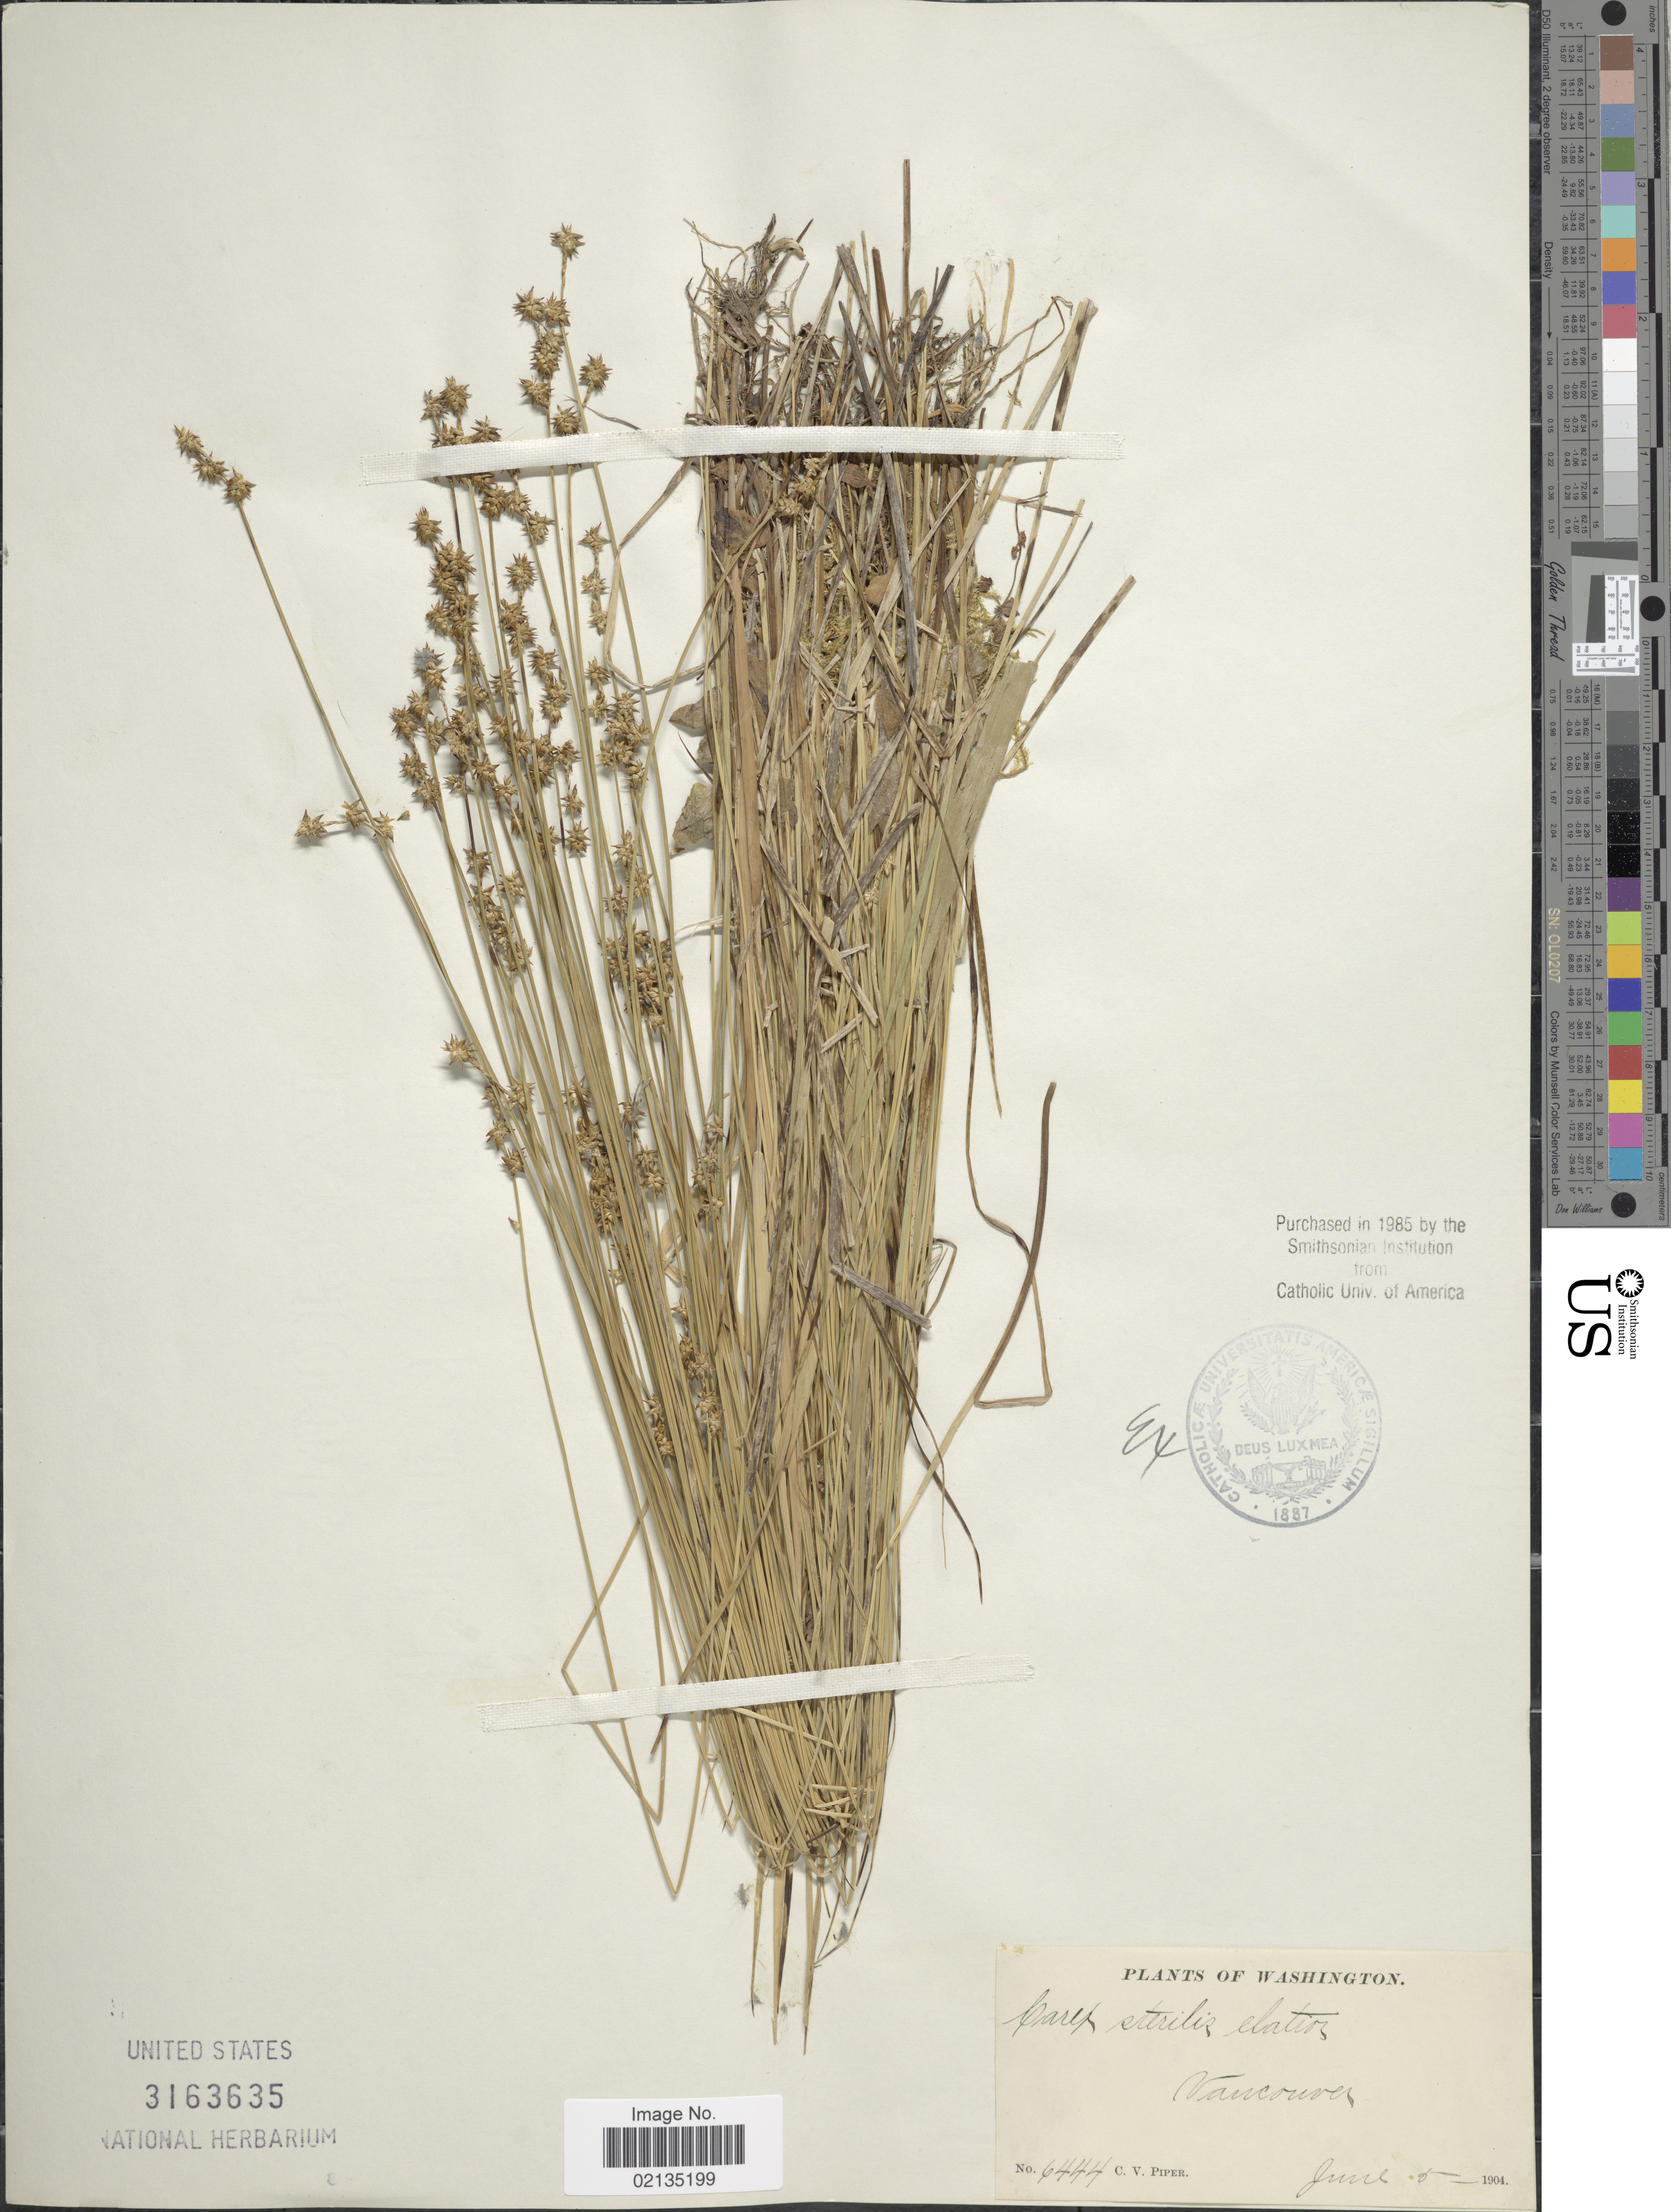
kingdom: Plantae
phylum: Tracheophyta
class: Liliopsida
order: Poales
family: Cyperaceae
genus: Carex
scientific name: Carex sterilis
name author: Willd.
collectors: C. V. Piper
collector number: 6444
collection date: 1904-06-05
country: Canada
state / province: British Columbia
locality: Washington, Vancouver.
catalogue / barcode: US 3163635